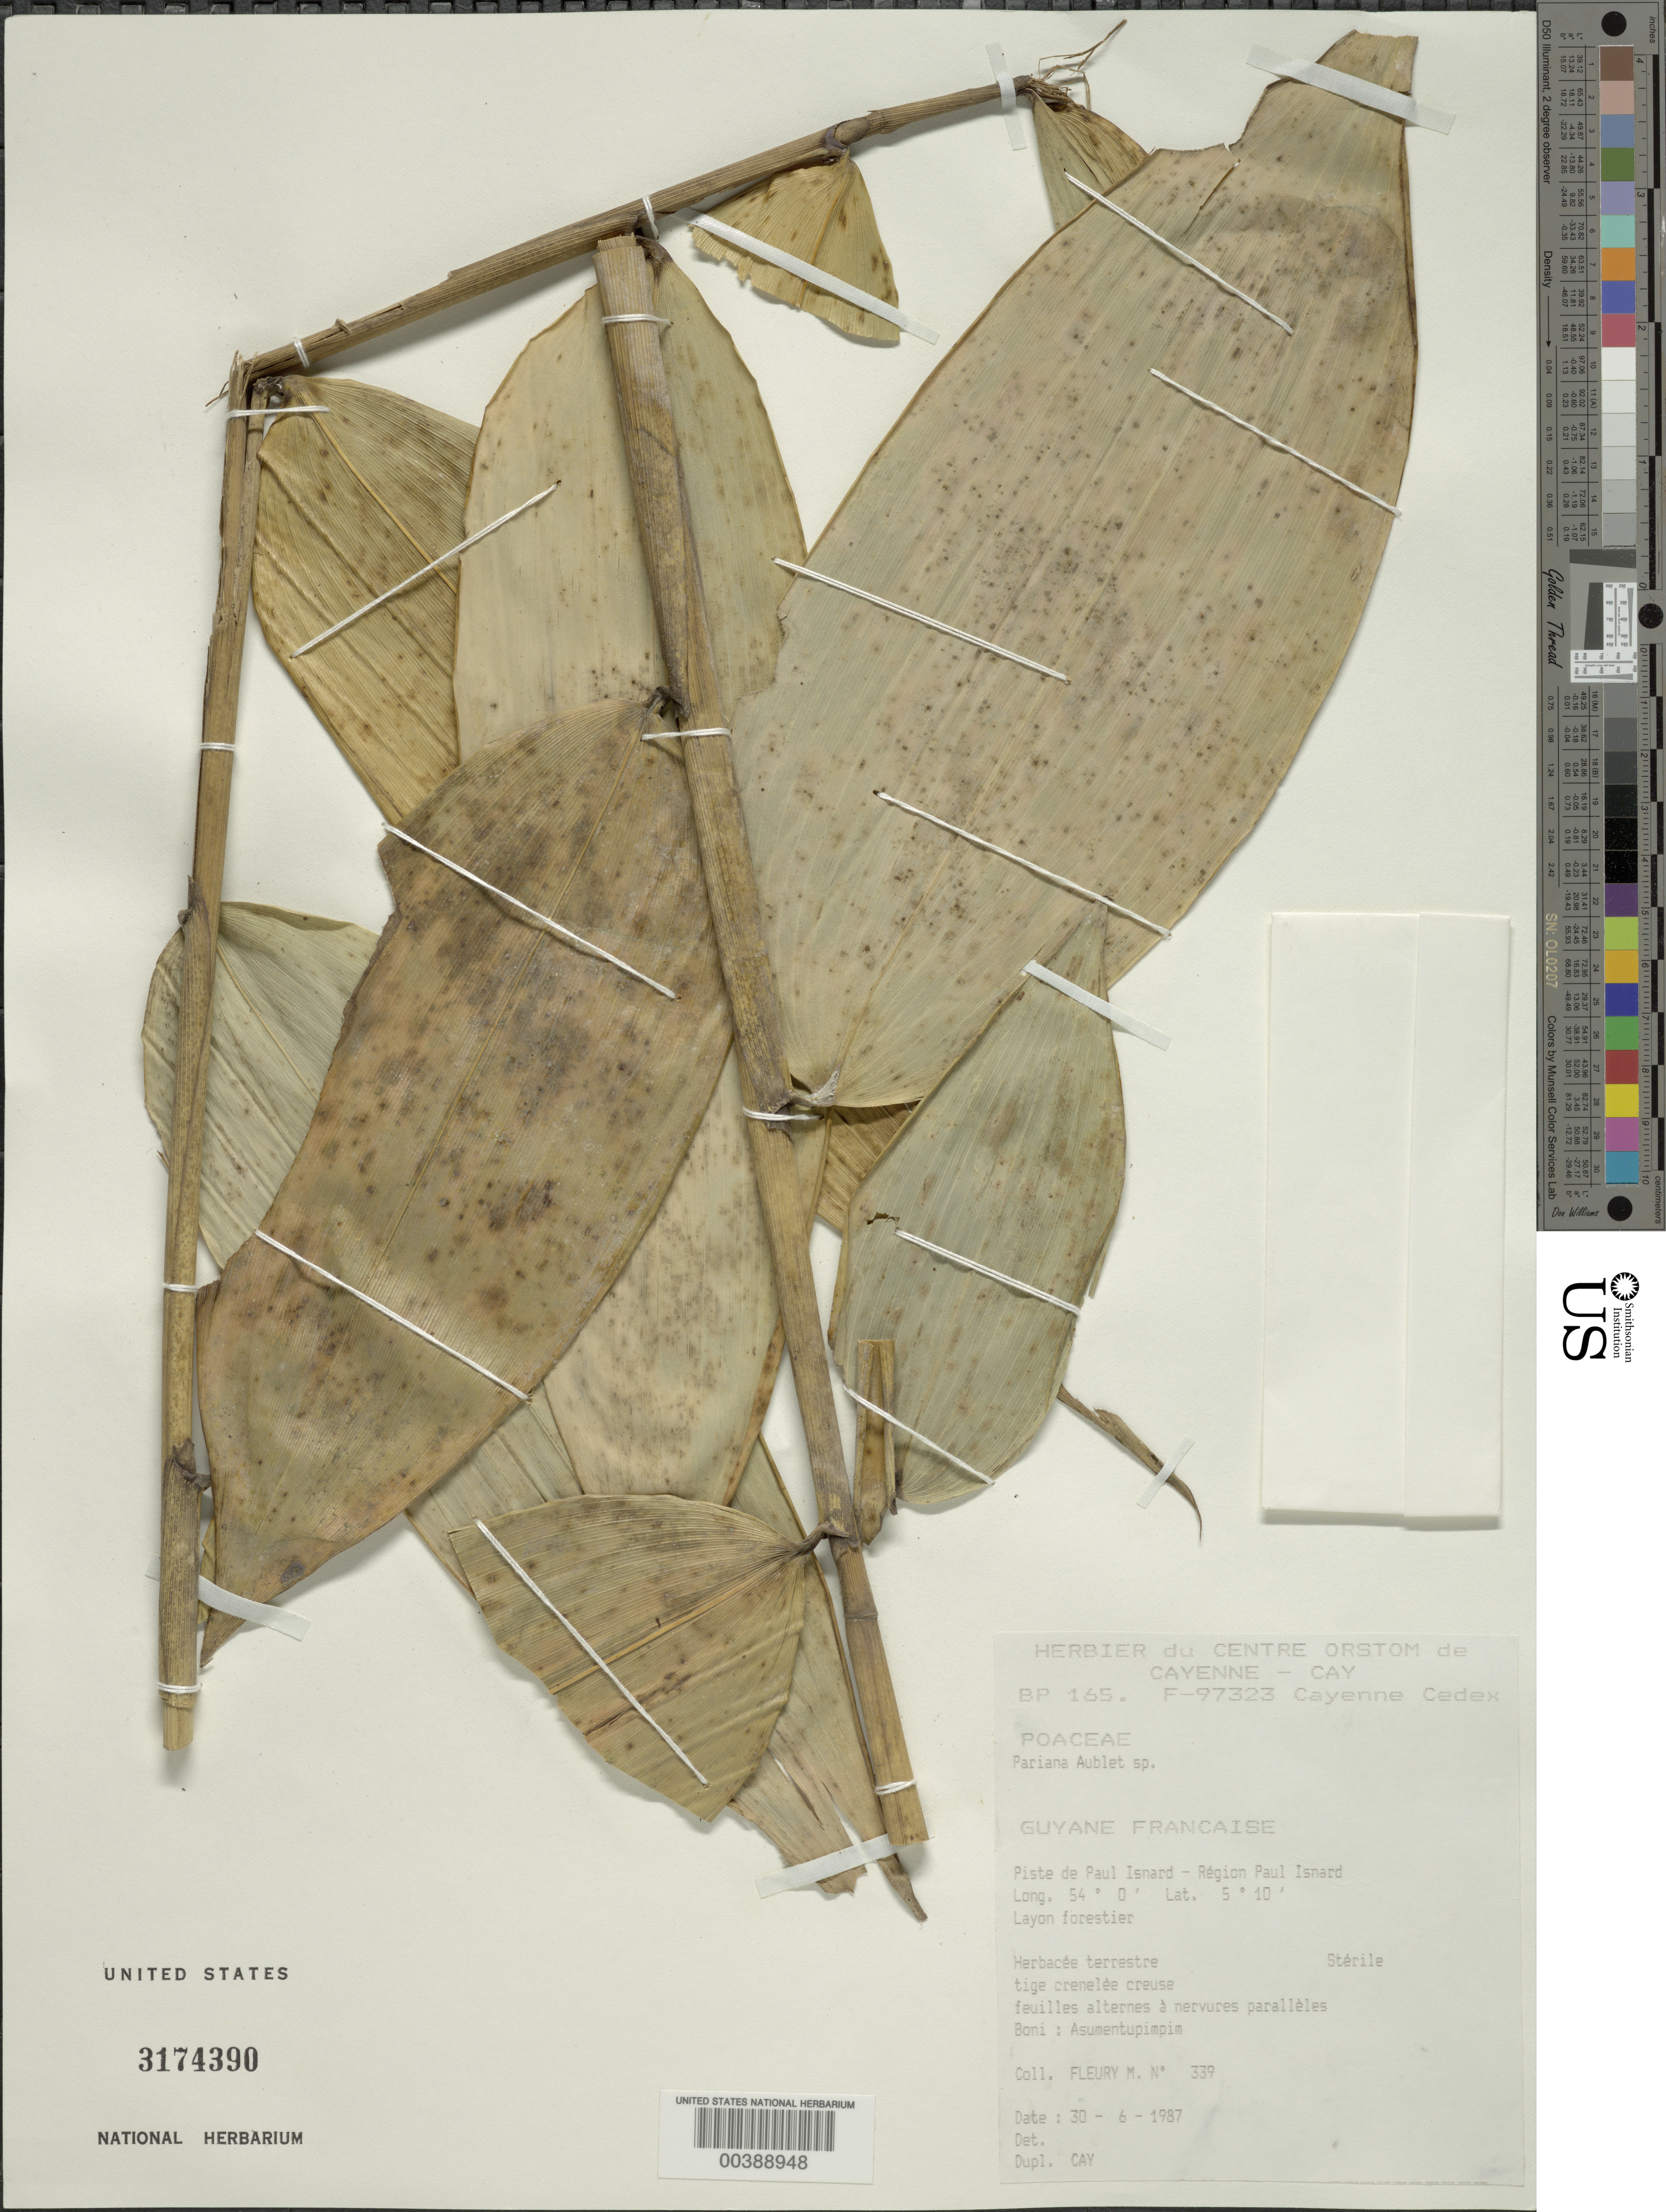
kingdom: Plantae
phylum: Tracheophyta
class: Liliopsida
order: Poales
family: Poaceae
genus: Pariana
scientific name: Pariana sp.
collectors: M. Fleury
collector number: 339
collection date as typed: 30 Jun 1987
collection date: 1987-06-30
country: French Guiana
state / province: Saint-Laurent-du-Maroni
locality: Piste de paul isnard-region paul isnard. [in former inini arrondissement.]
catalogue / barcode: US 3174390